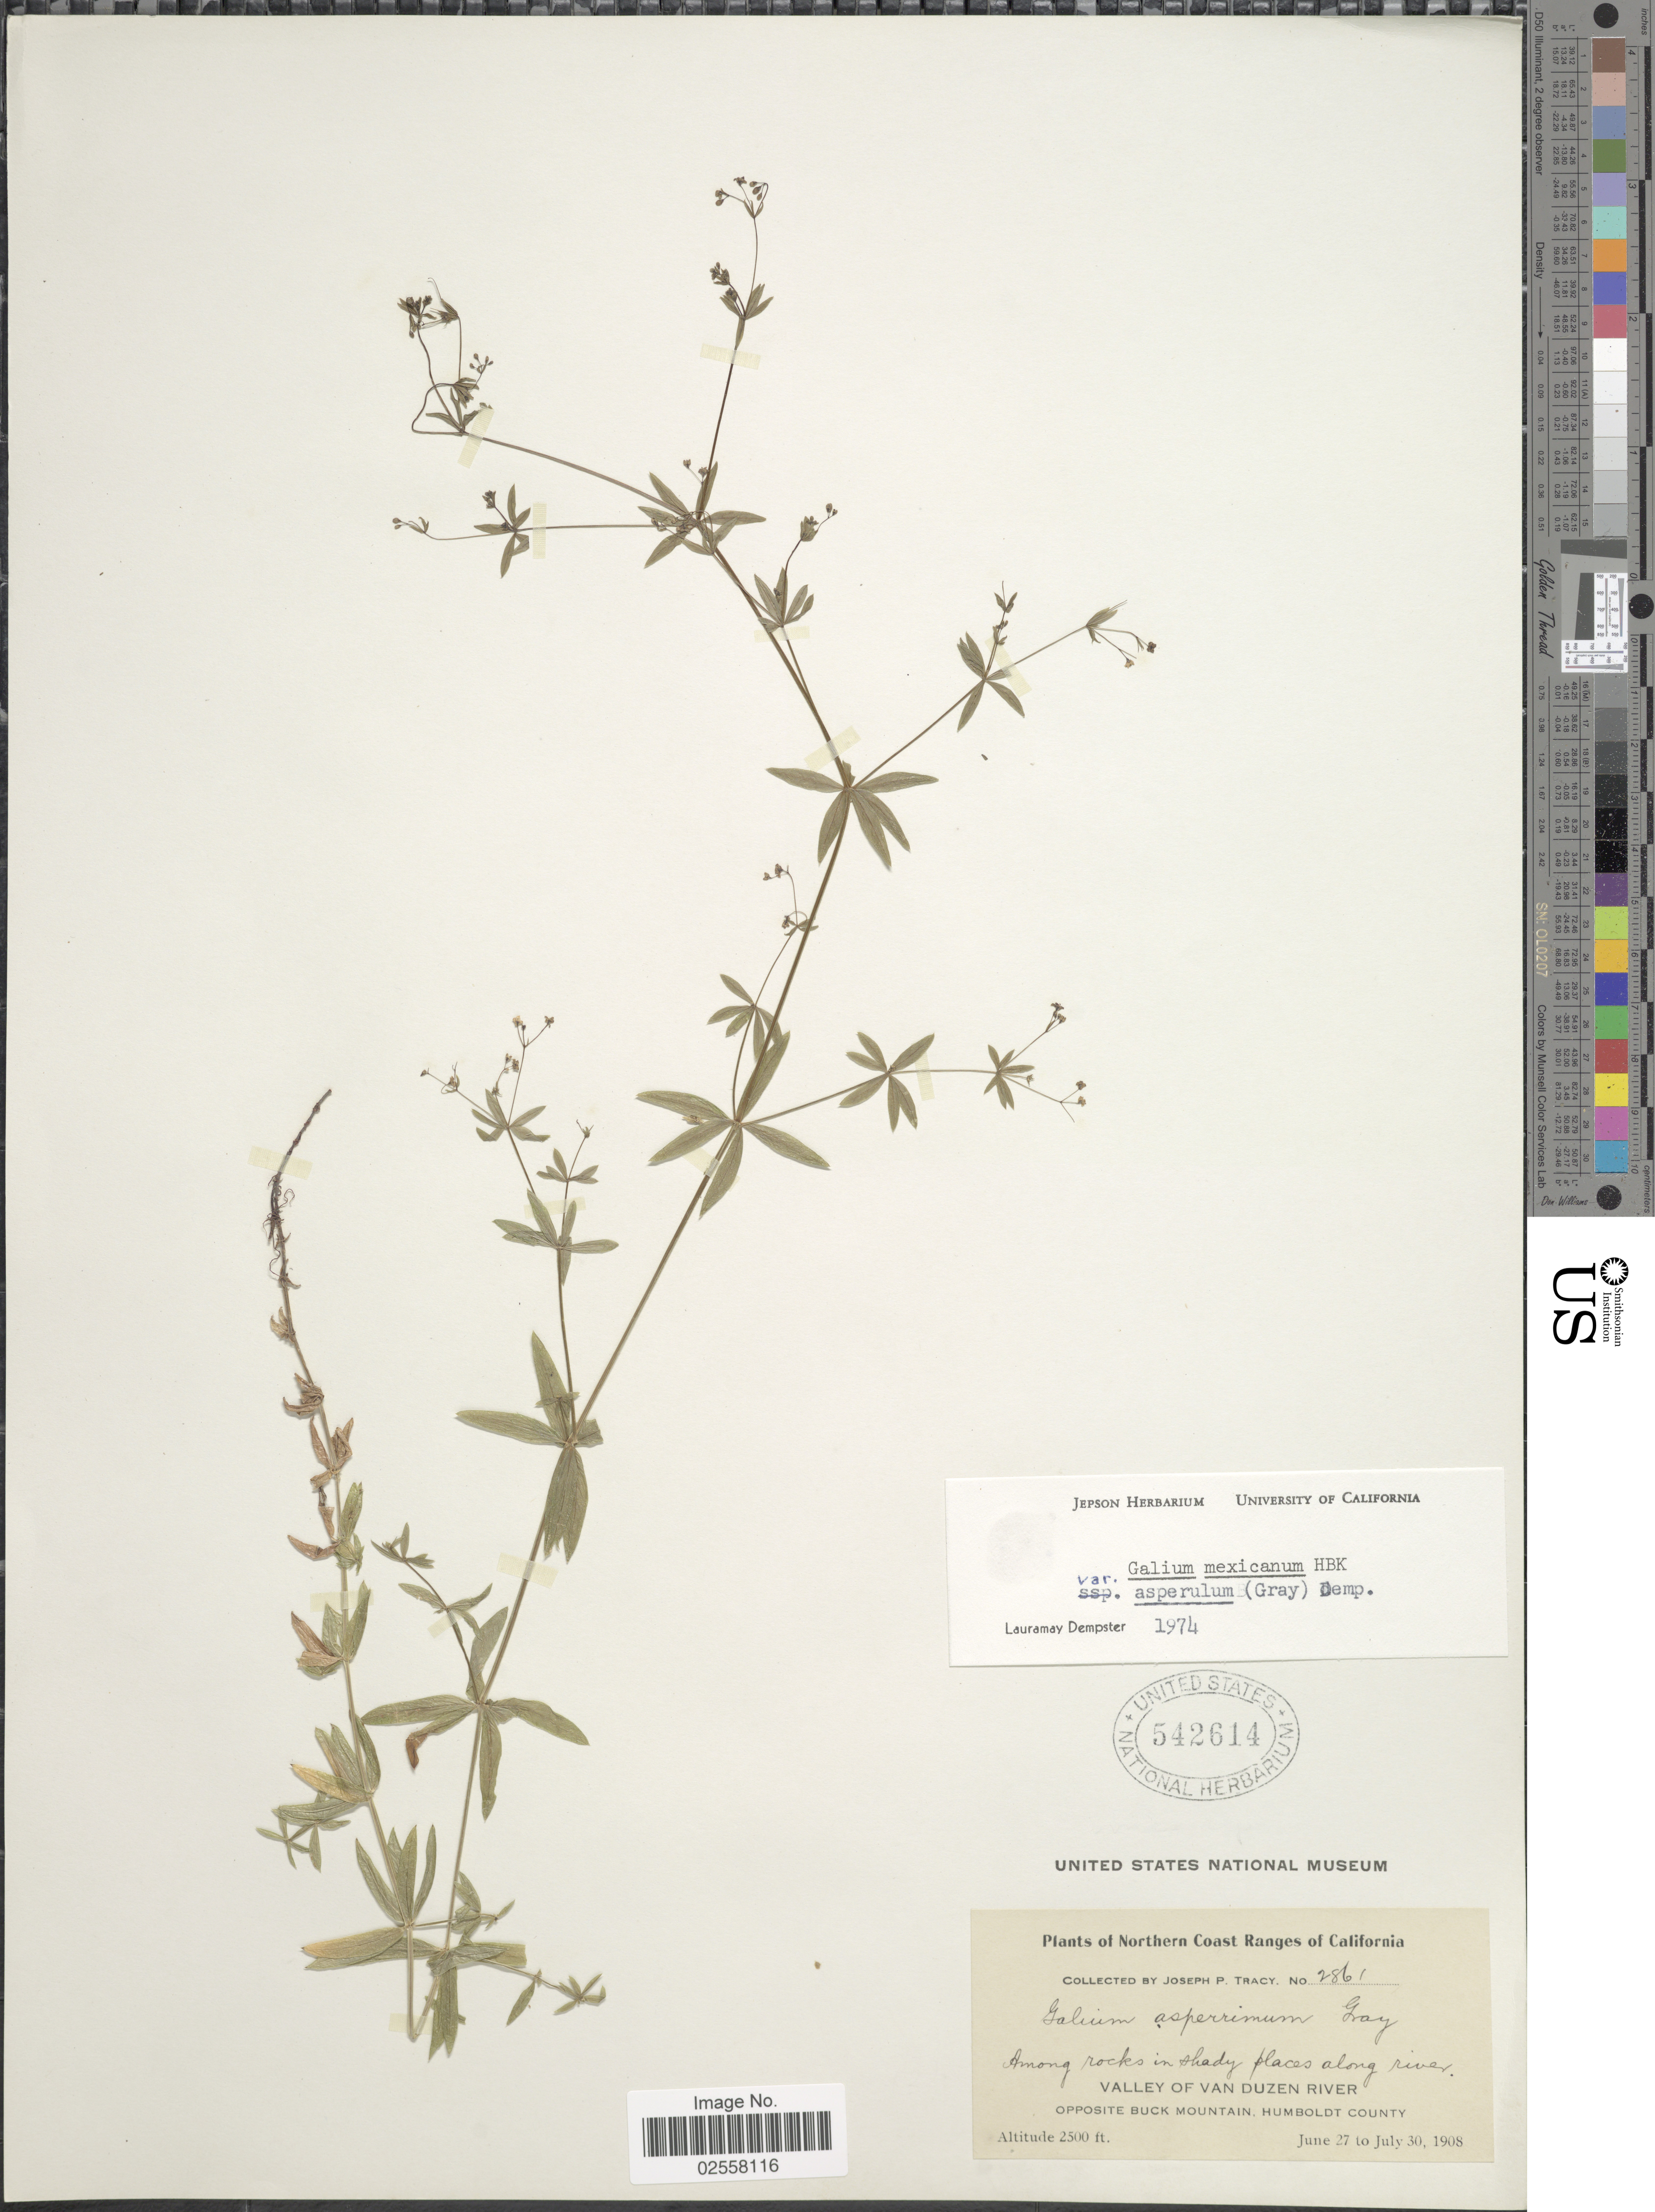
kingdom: Plantae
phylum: Tracheophyta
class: Magnoliopsida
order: Gentianales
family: Rubiaceae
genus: Galium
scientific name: Galium mexicanum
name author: Kunth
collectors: J. Tracy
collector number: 2861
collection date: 1908-06-27/1908-07-30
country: United States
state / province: California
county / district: Humboldt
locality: Northern Coast Ranges of California, Among rocks in shady places along river, Valley of Van Duzen River, Opposite Buck Mountain, Humboldt County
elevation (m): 762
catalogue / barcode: US 542614